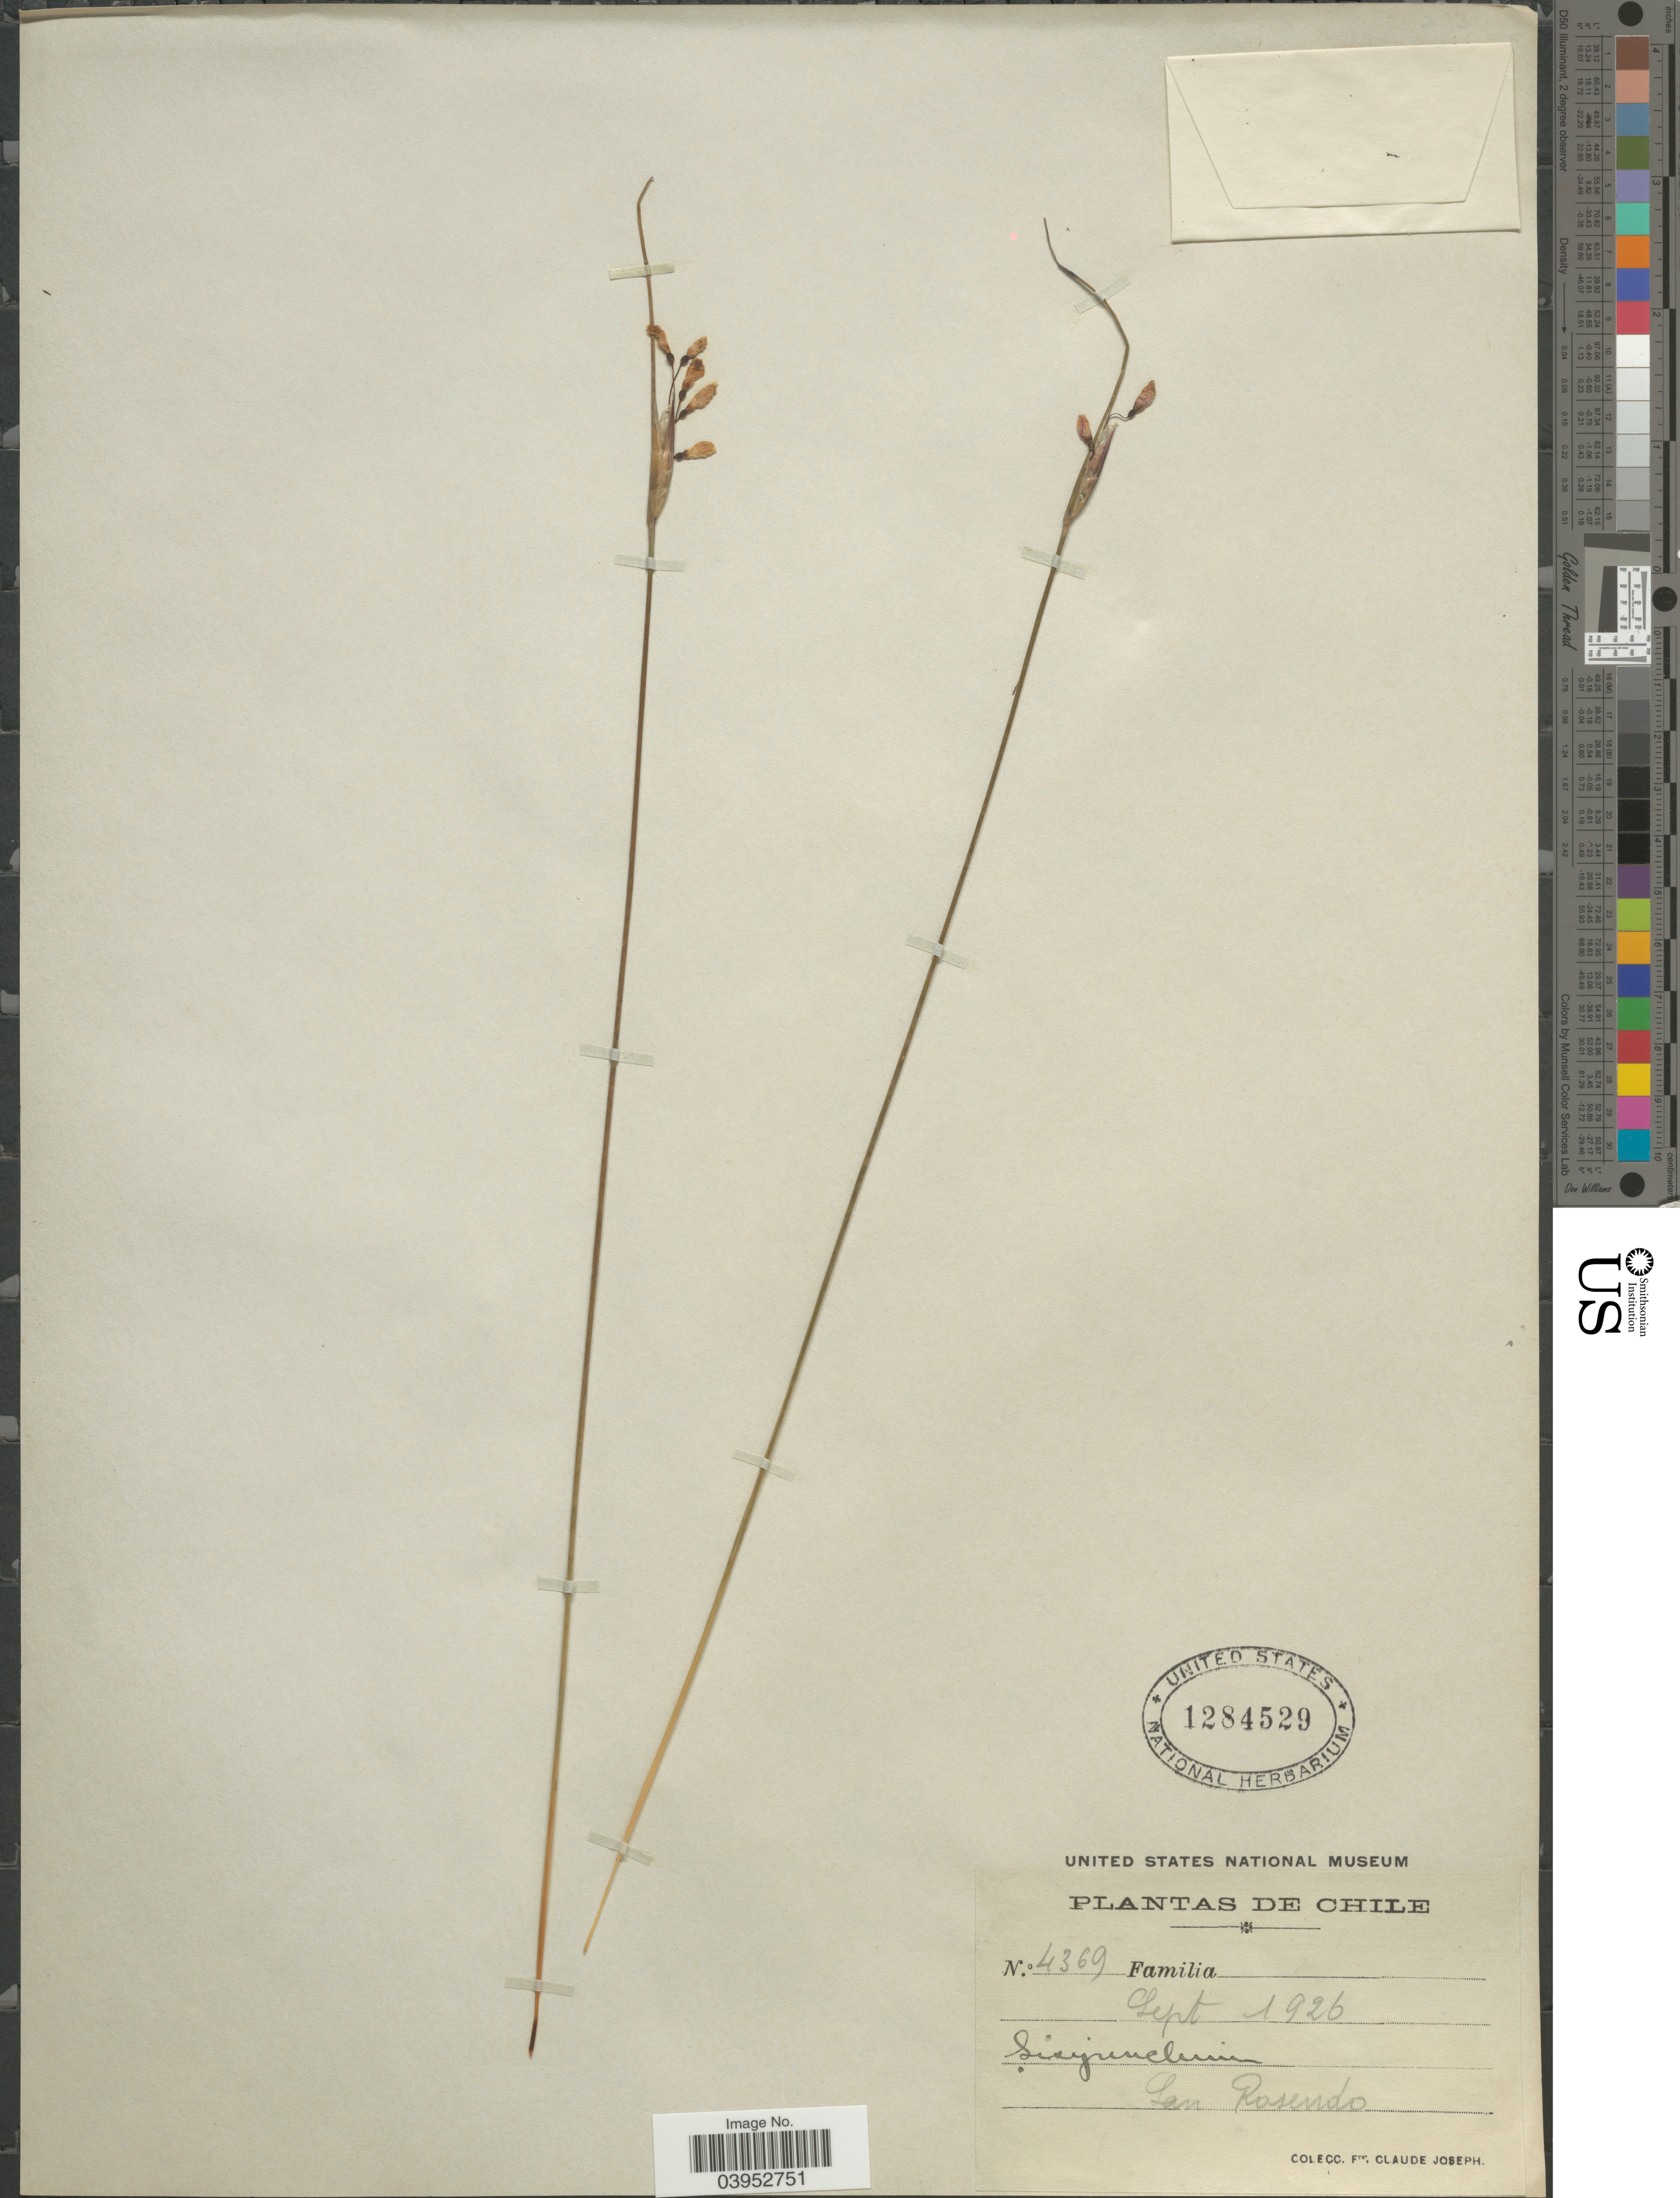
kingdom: Plantae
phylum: Tracheophyta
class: Liliopsida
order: Asparagales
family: Iridaceae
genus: Sisyrinchium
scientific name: Sisyrinchium sp.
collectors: Bro. Claude-Joseph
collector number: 4369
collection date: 1926-09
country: Chile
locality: San Rosendo.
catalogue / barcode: US 1284529